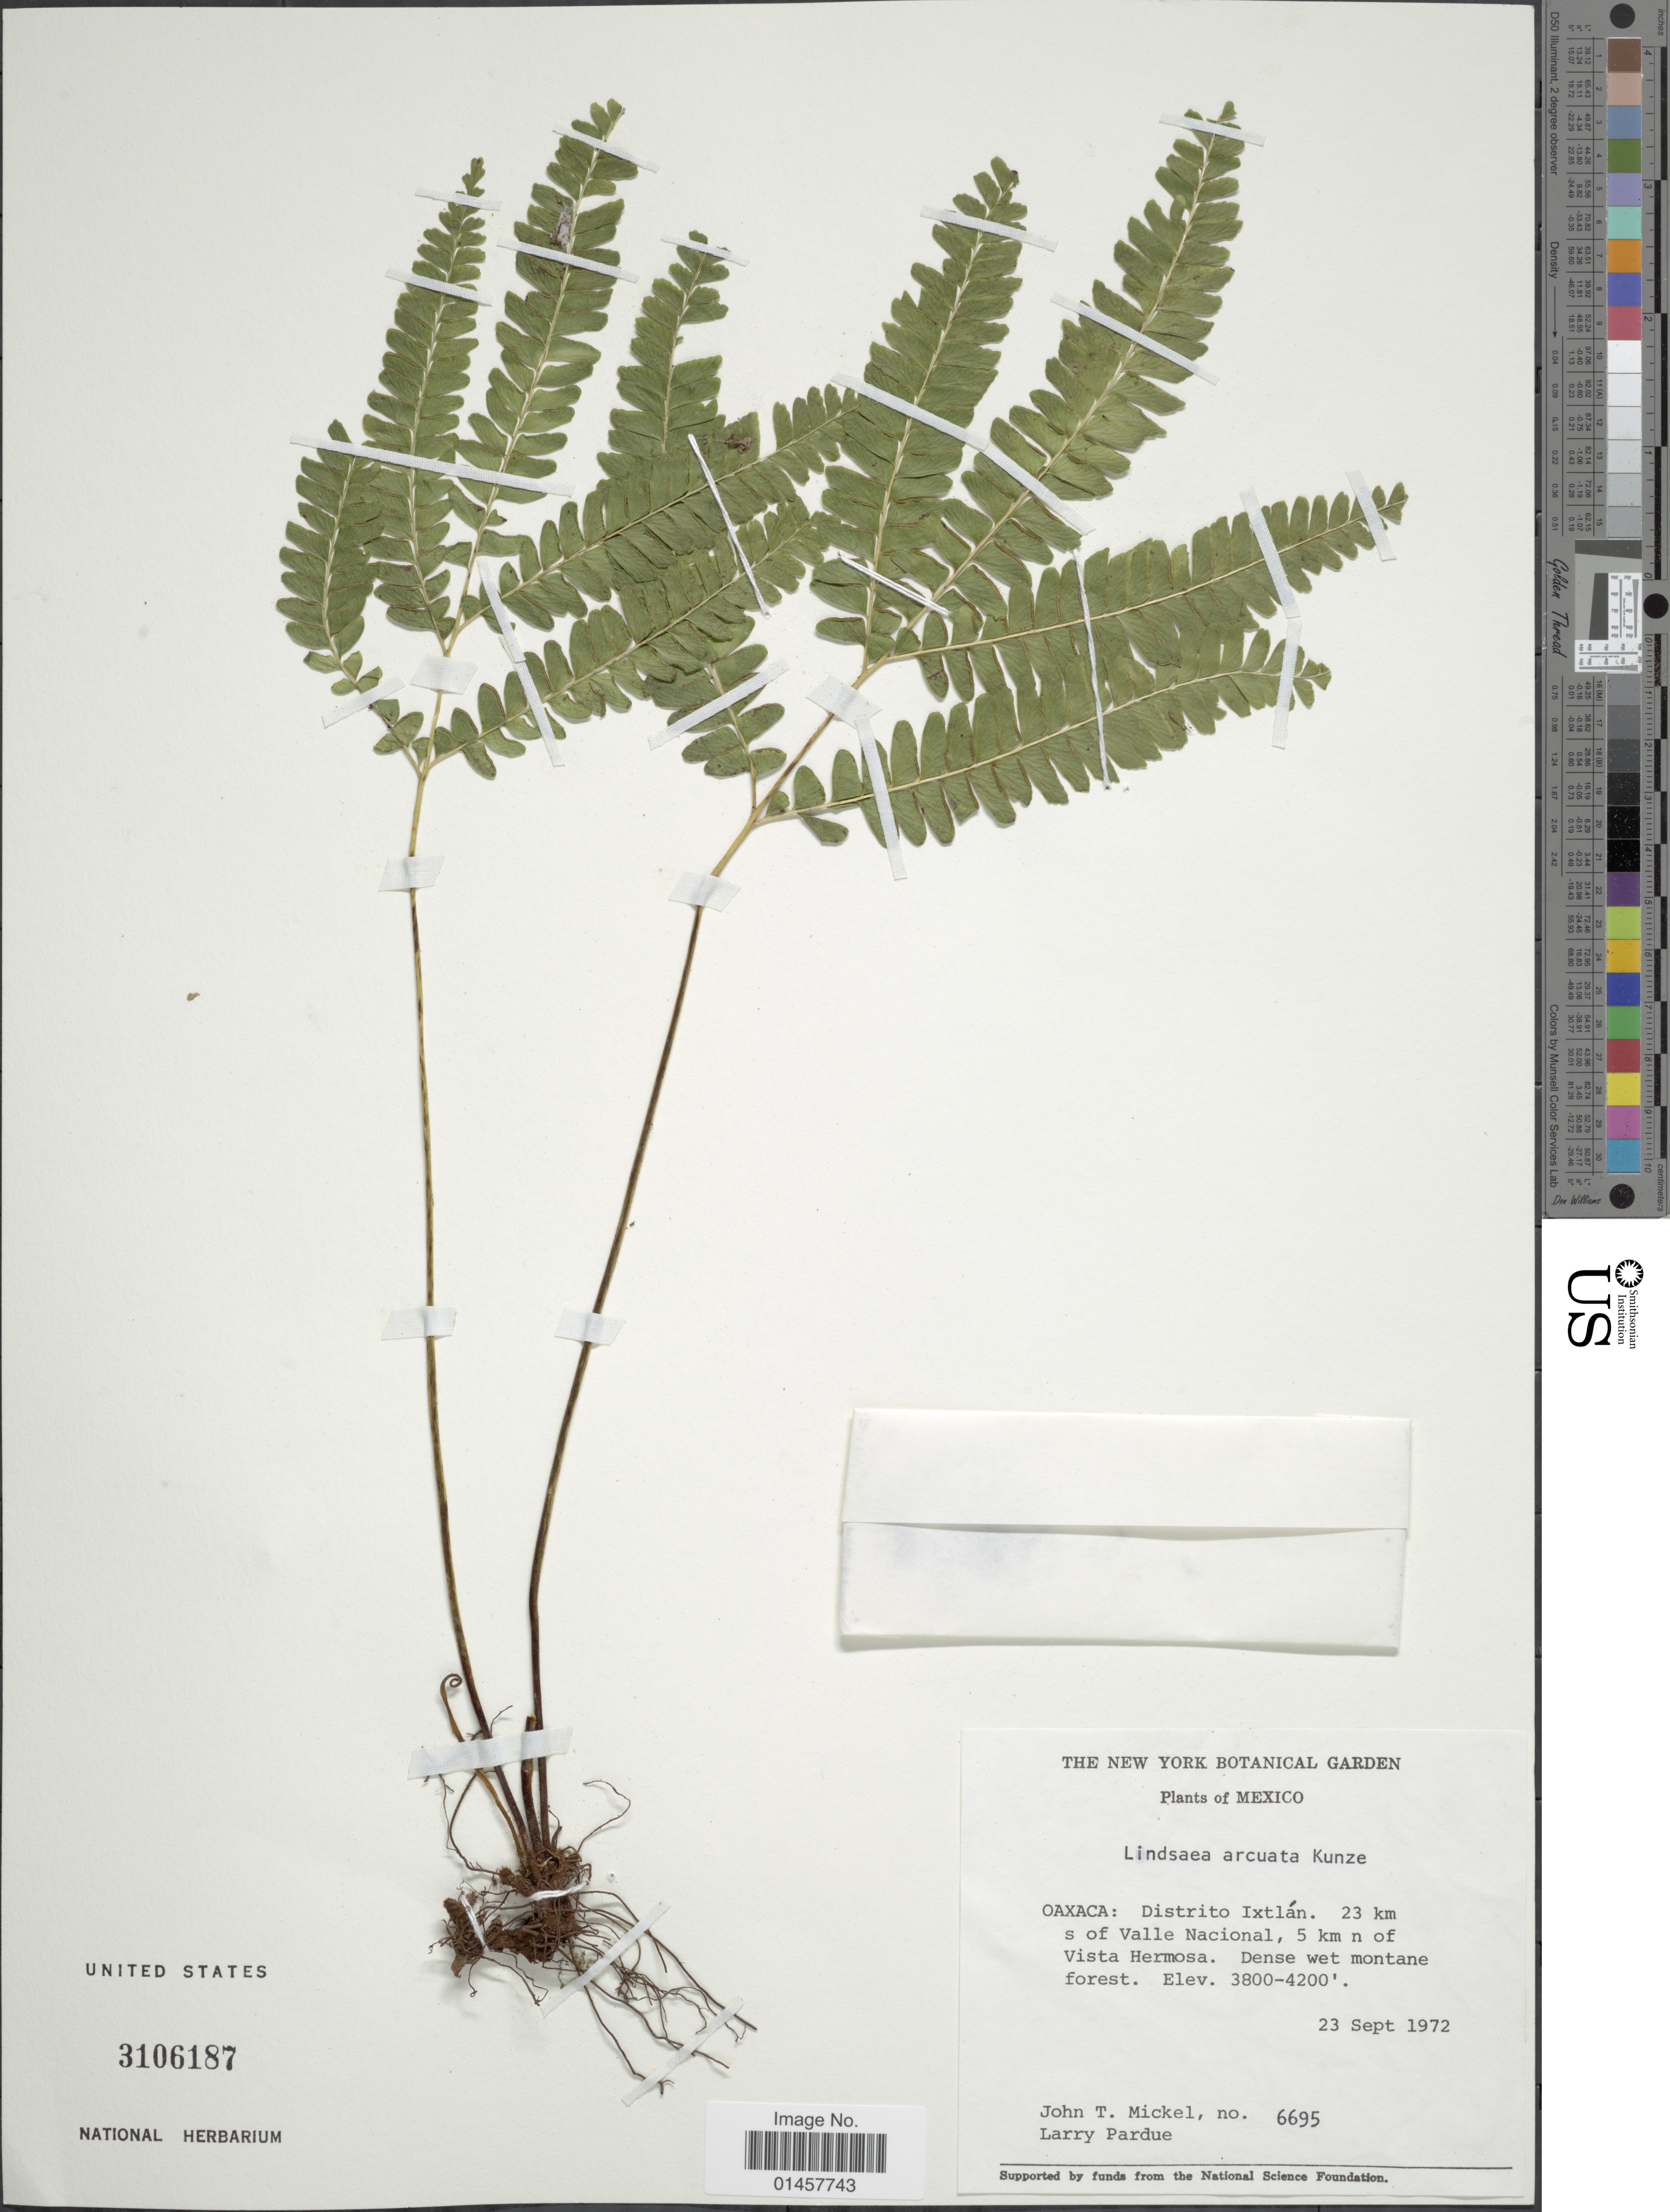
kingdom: Plantae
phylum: Tracheophyta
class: Polypodiopsida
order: Polypodiales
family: Lindsaeaceae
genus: Lindsaea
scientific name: Lindsaea arcuata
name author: Kunze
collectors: J. T. Mickel & L. Pardue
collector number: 6695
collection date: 1972-09-23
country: Mexico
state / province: Oaxaca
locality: Oaxaca: District Ixtlán, 23km s of Valle Nacional, 5km n of Vista Hermosa, dense montane forest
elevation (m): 1158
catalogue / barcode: US 3106187